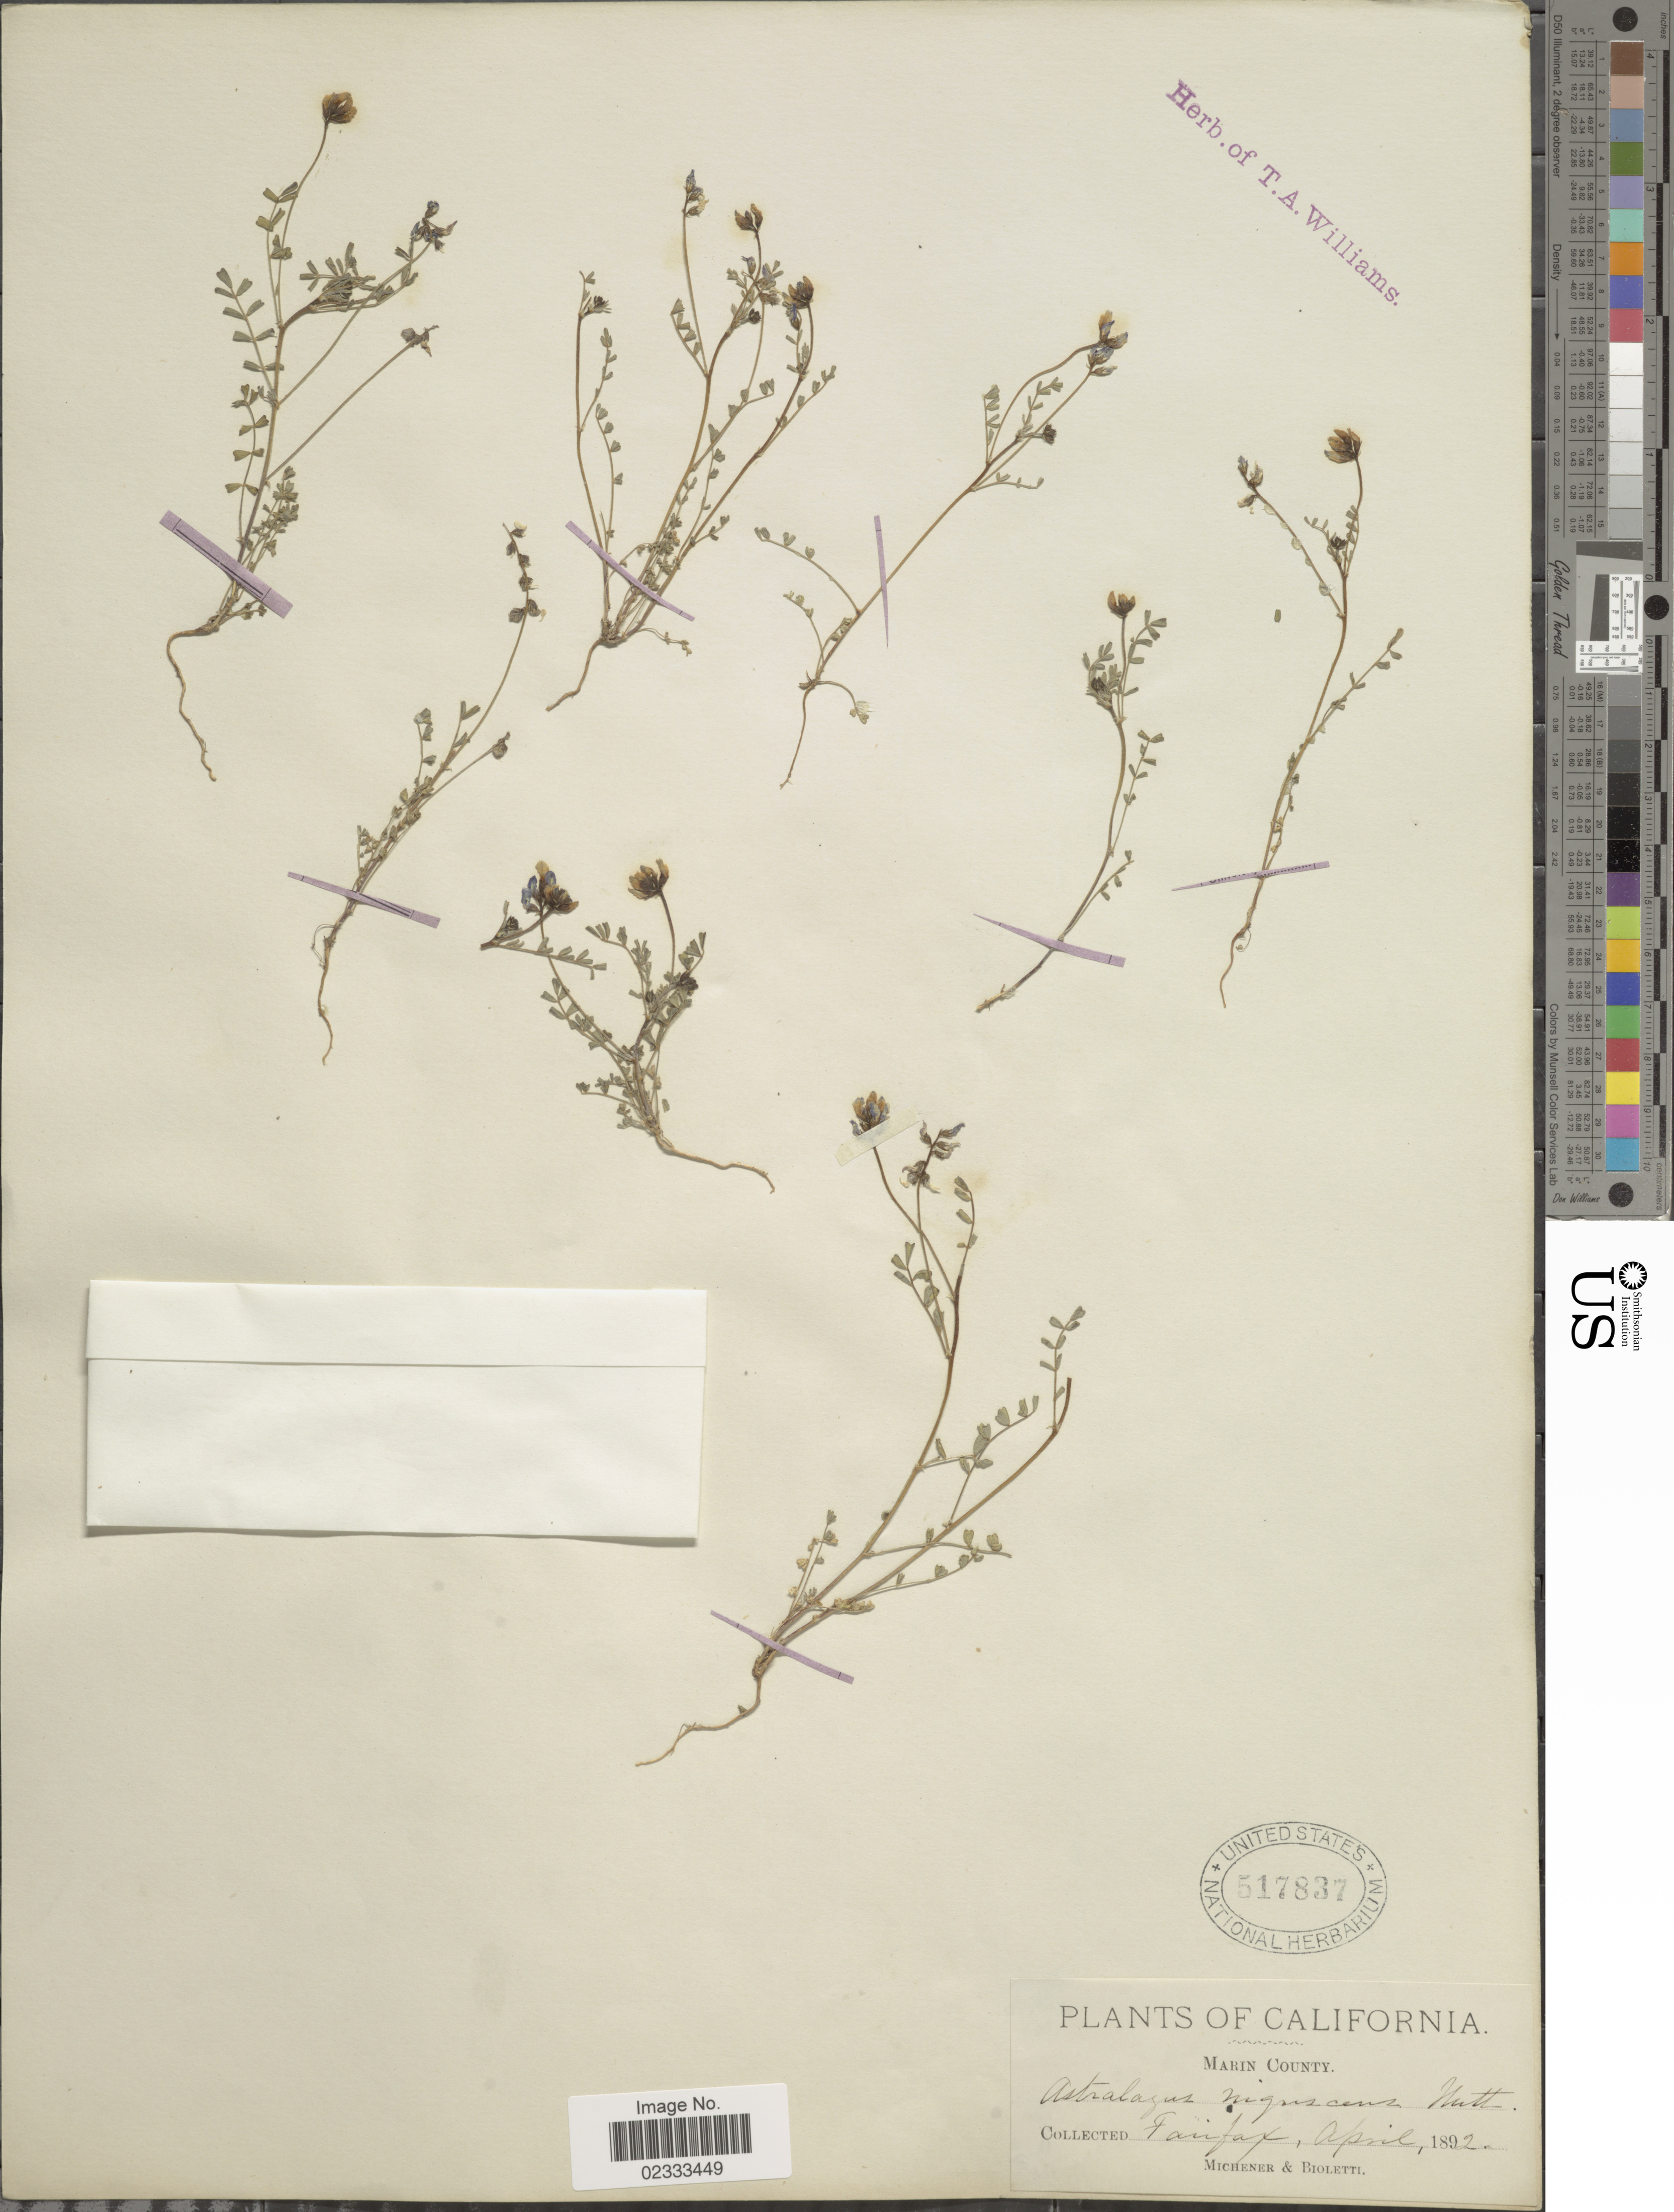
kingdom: Plantae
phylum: Tracheophyta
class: Magnoliopsida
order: Fabales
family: Fabaceae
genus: Astragalus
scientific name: Astragalus nigrescens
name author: Pall.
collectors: -. Michener & -- Bioletti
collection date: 1892-04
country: United States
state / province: California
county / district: Marin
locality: Marin County, Fairfax.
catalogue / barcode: US 517837